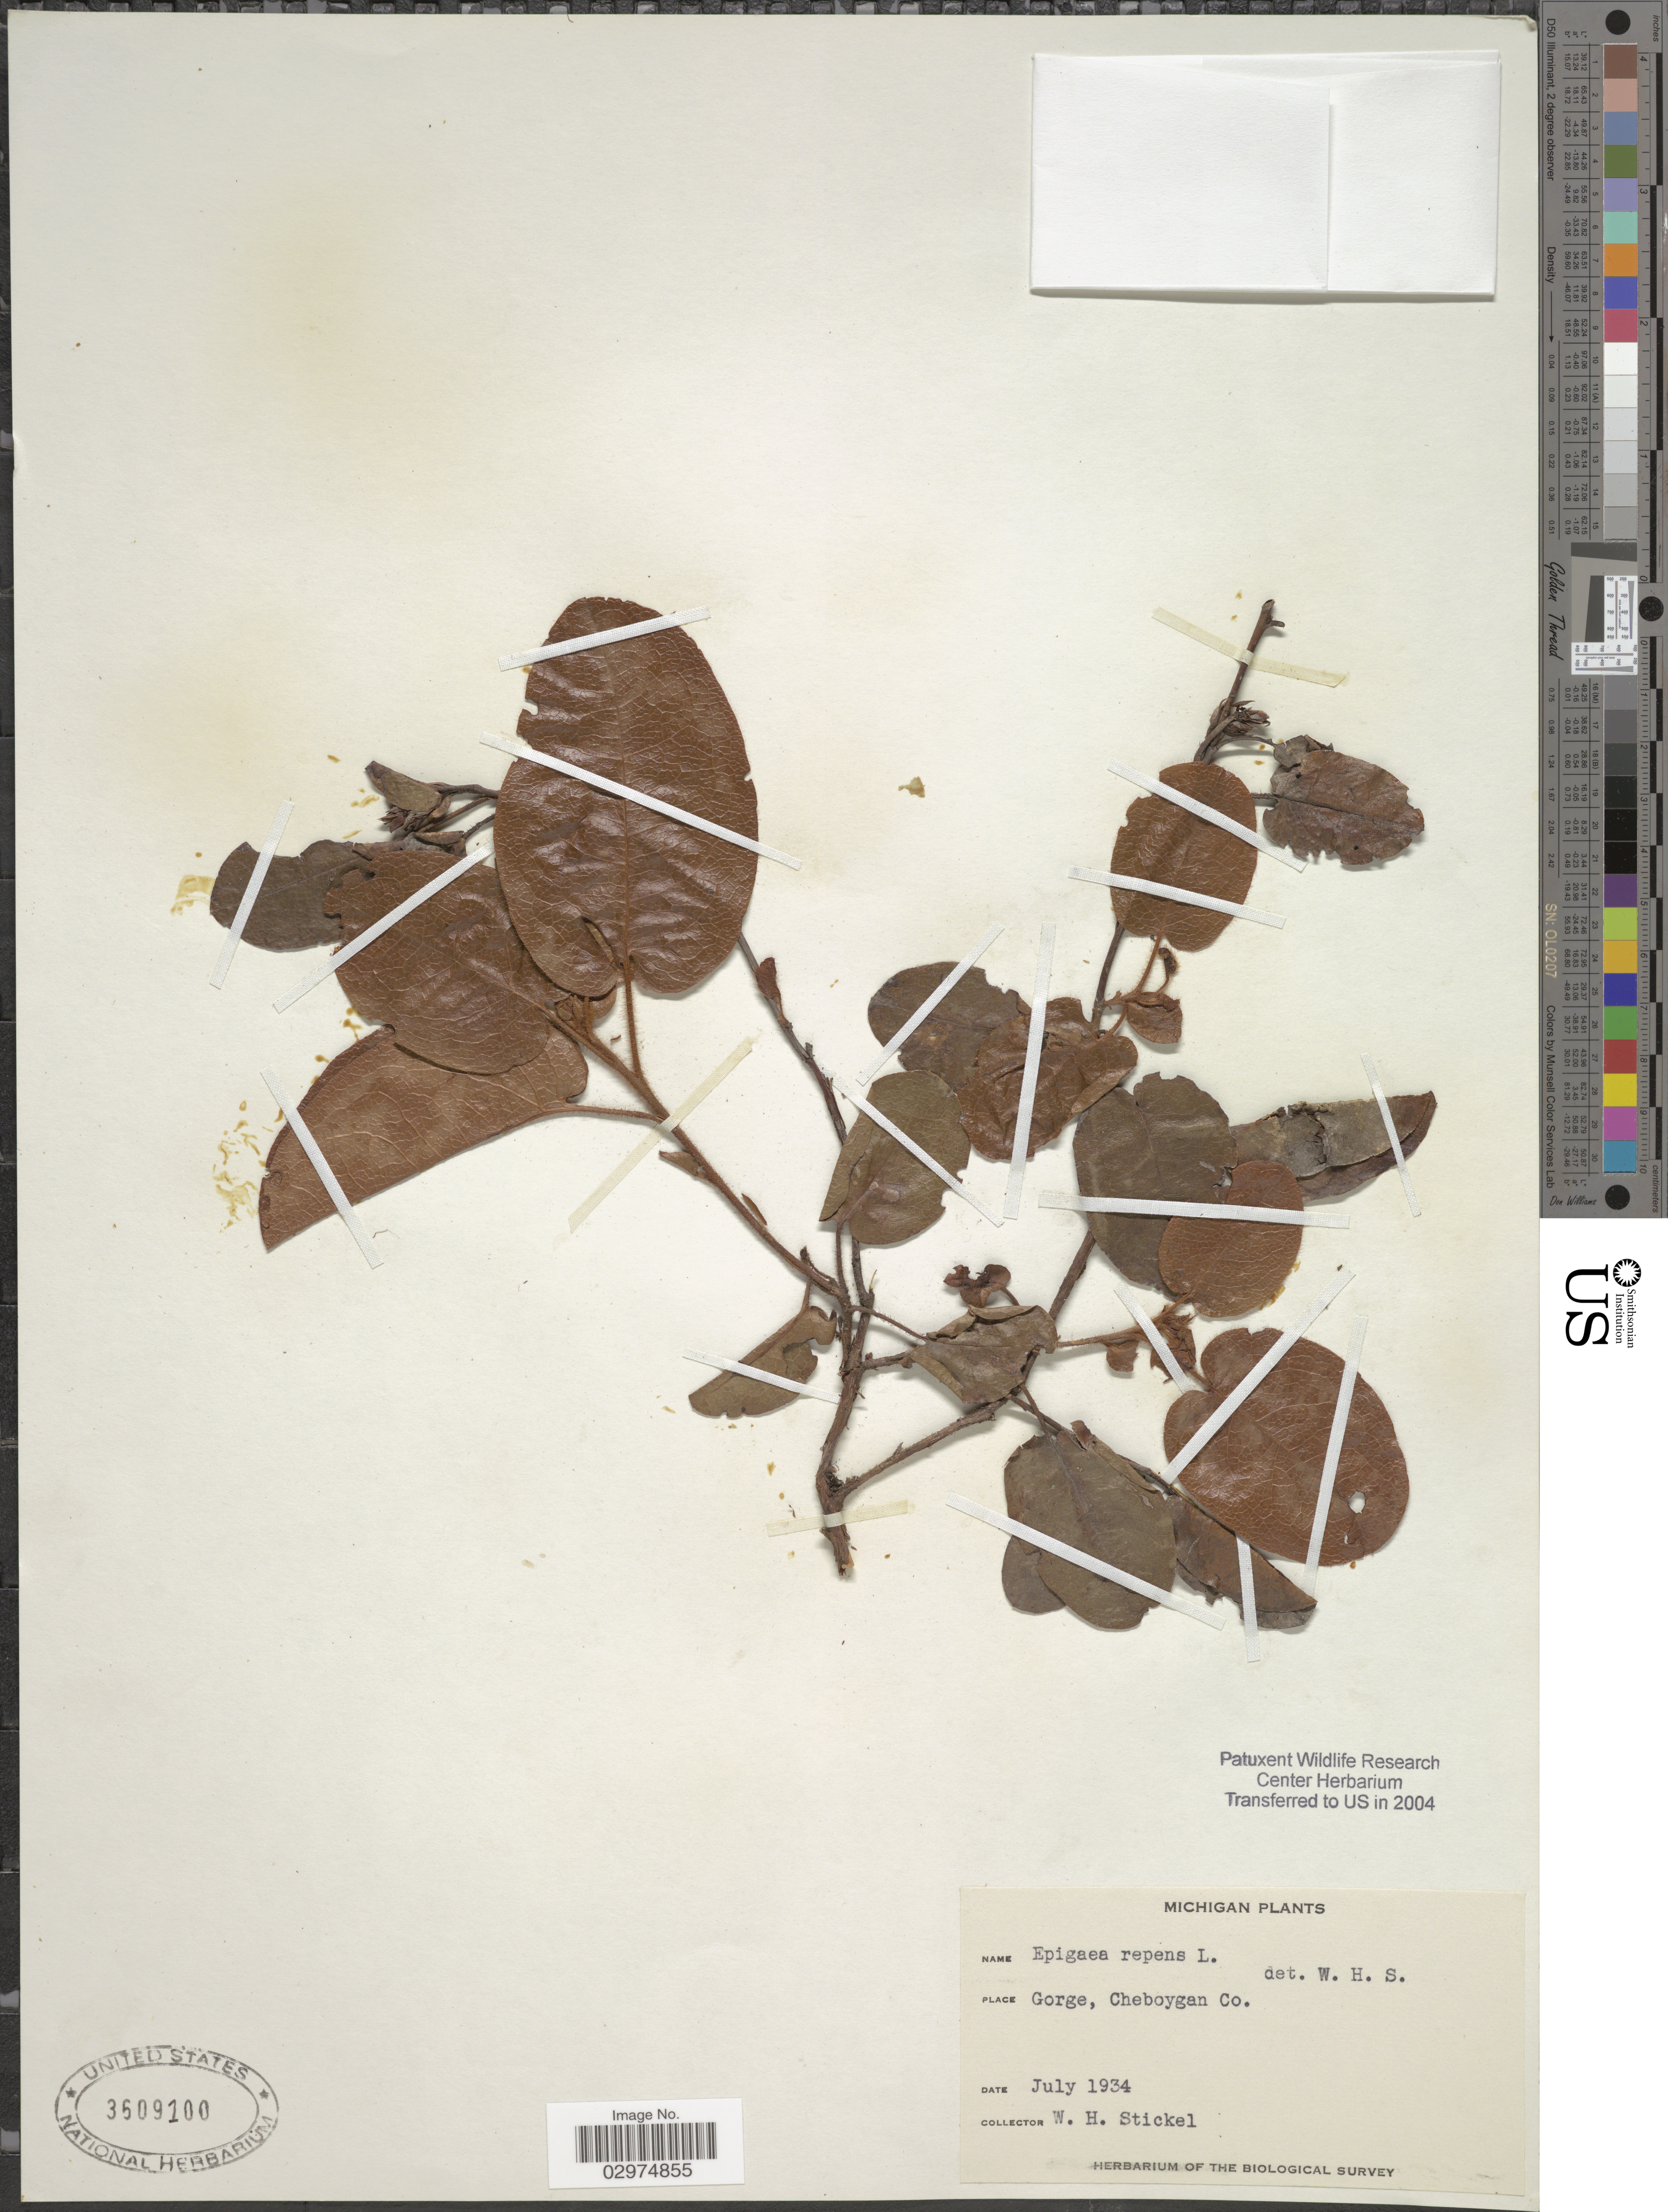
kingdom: Plantae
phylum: Tracheophyta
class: Magnoliopsida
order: Ericales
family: Ericaceae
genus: Epigaea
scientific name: Epigaea repens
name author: L.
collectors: W. Stickel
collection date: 1934-07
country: United States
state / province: Michigan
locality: Gorge, Cheboygan Co.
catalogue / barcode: US 3609100